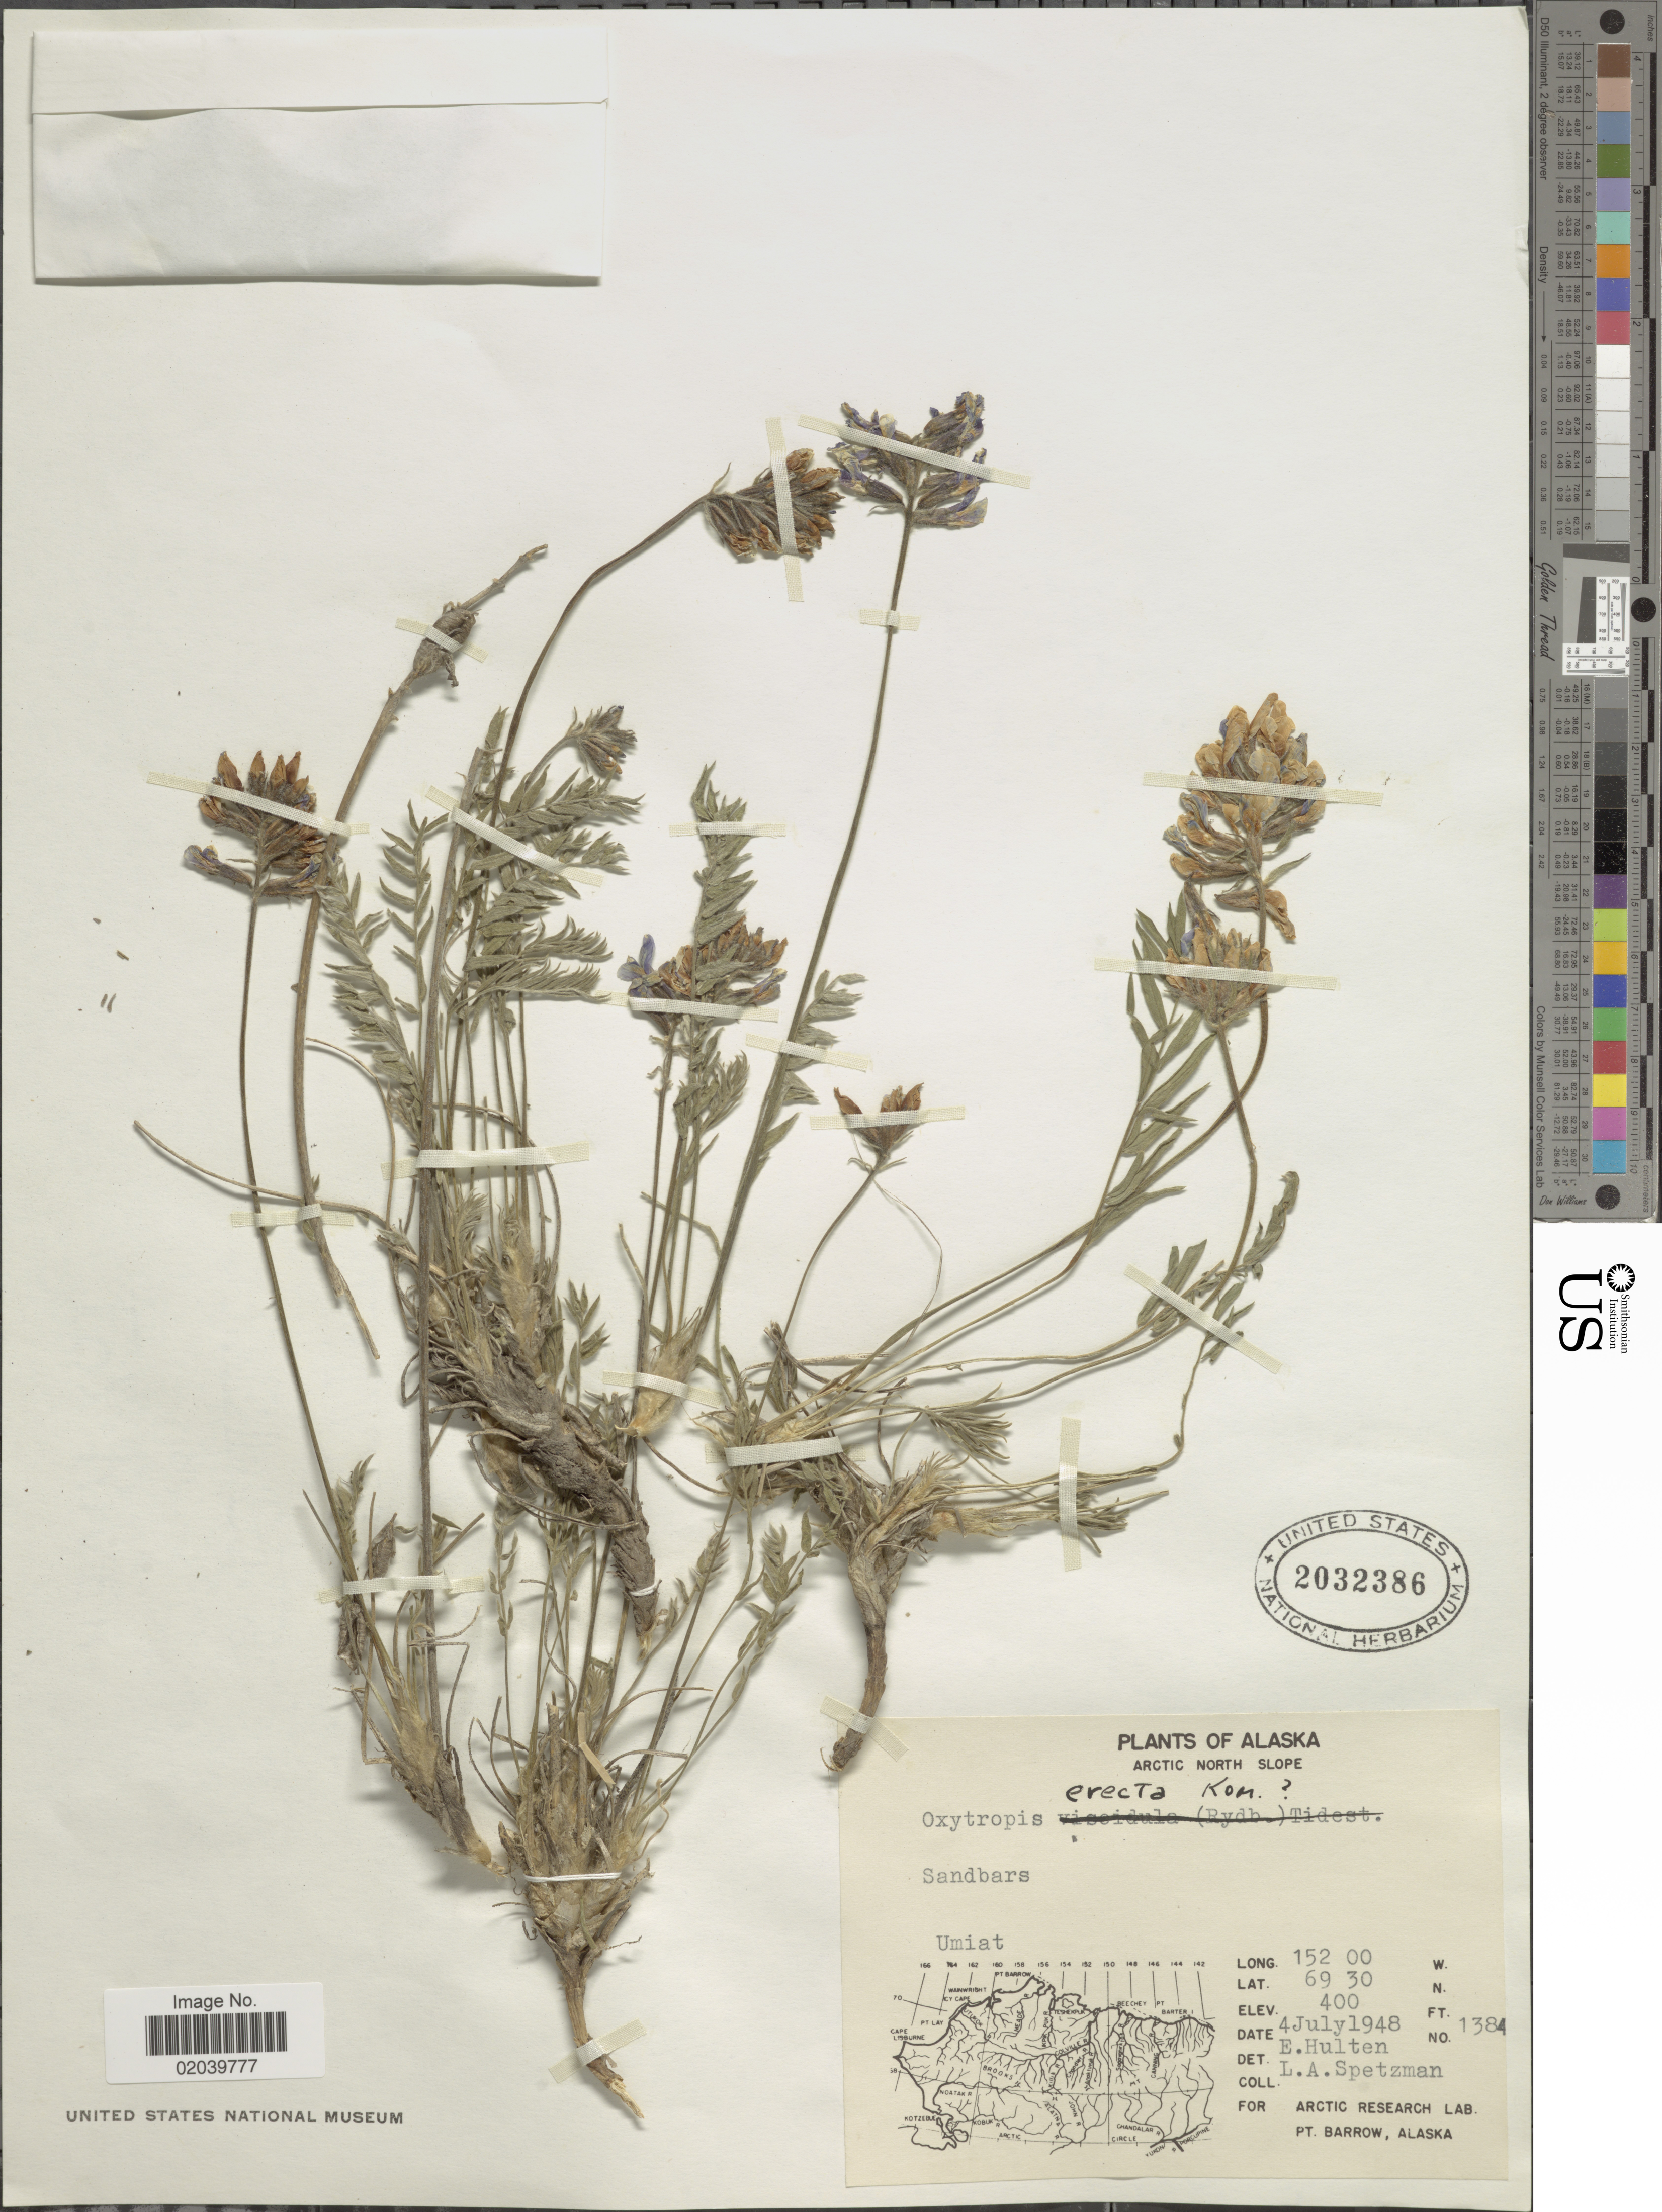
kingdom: Plantae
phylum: Tracheophyta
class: Magnoliopsida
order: Fabales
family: Fabaceae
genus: Oxytropis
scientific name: Oxytropis koyukukensis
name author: A.E. Porsild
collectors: L. Spetzman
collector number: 1384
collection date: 1948-07-04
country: United States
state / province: Alaska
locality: Arctic North Slope. Sandbars, Umiat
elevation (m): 122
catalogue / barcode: US 2032386